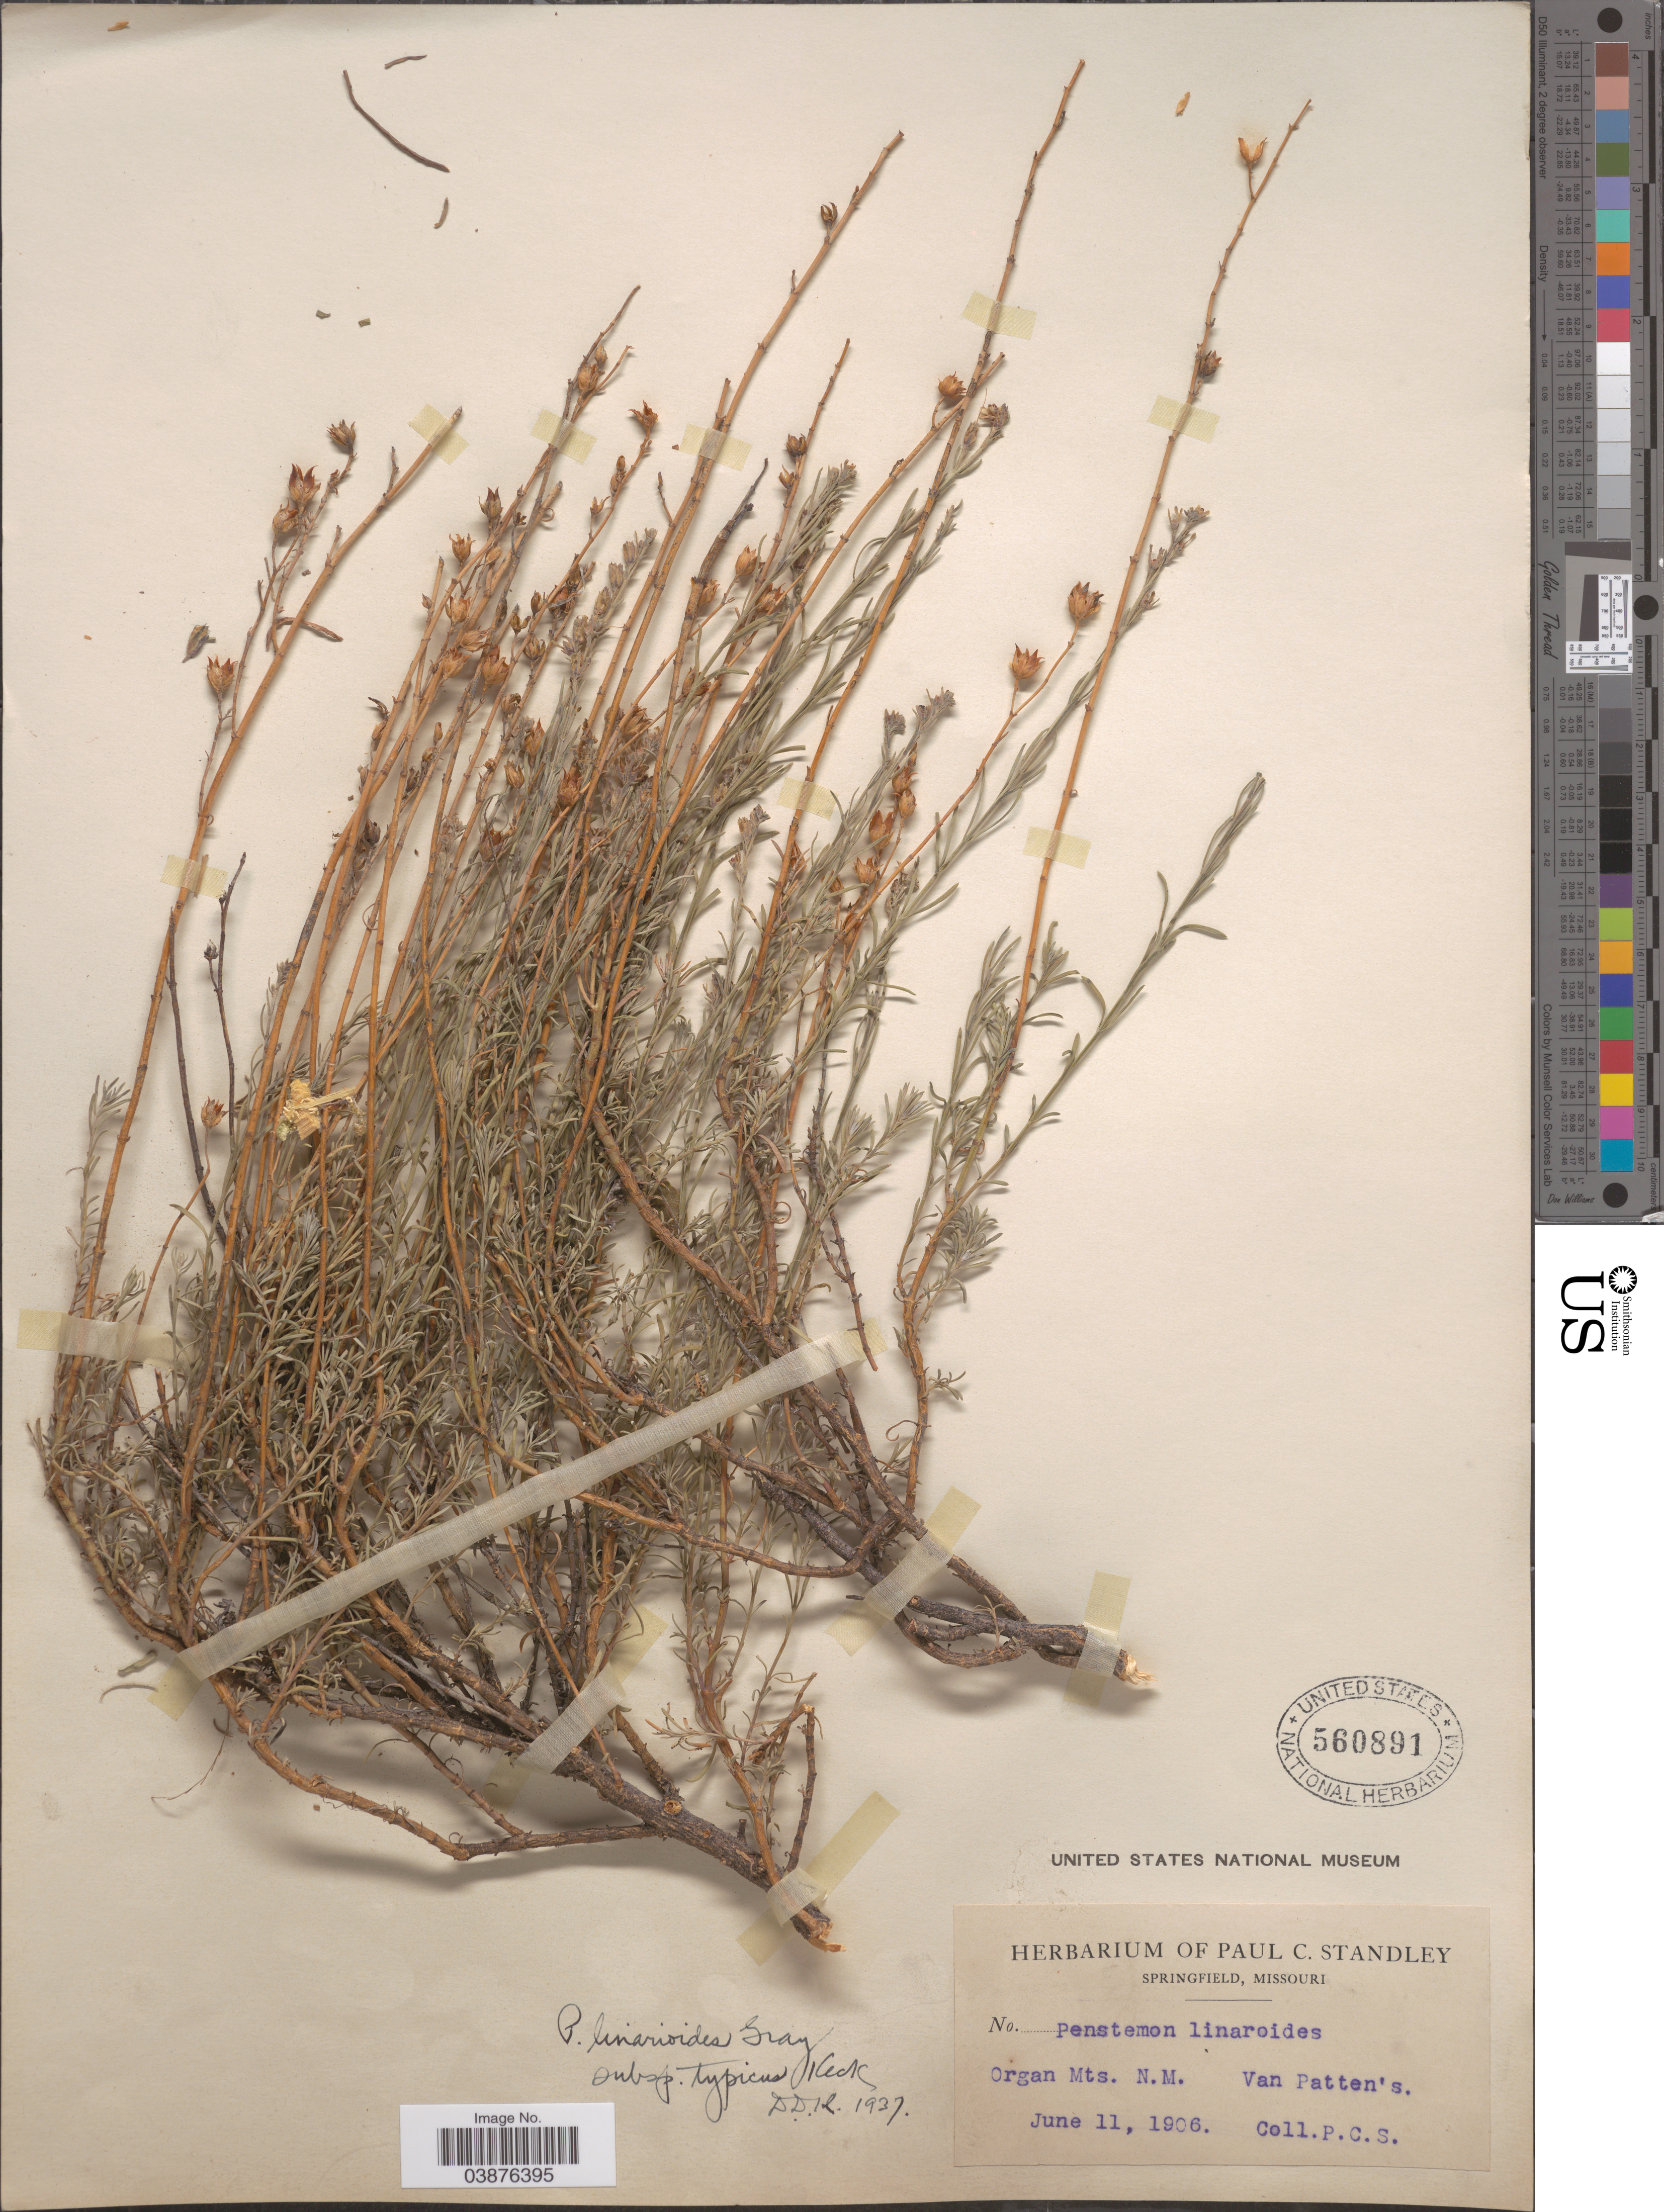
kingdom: Plantae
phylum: Tracheophyta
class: Magnoliopsida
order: Lamiales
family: Plantaginaceae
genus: Penstemon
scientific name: Penstemon linarioides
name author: A. Gray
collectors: P. C. Standley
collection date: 1906-06-11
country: United States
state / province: New Mexico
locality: Organ Mts. Van Patten's.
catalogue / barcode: US 560891